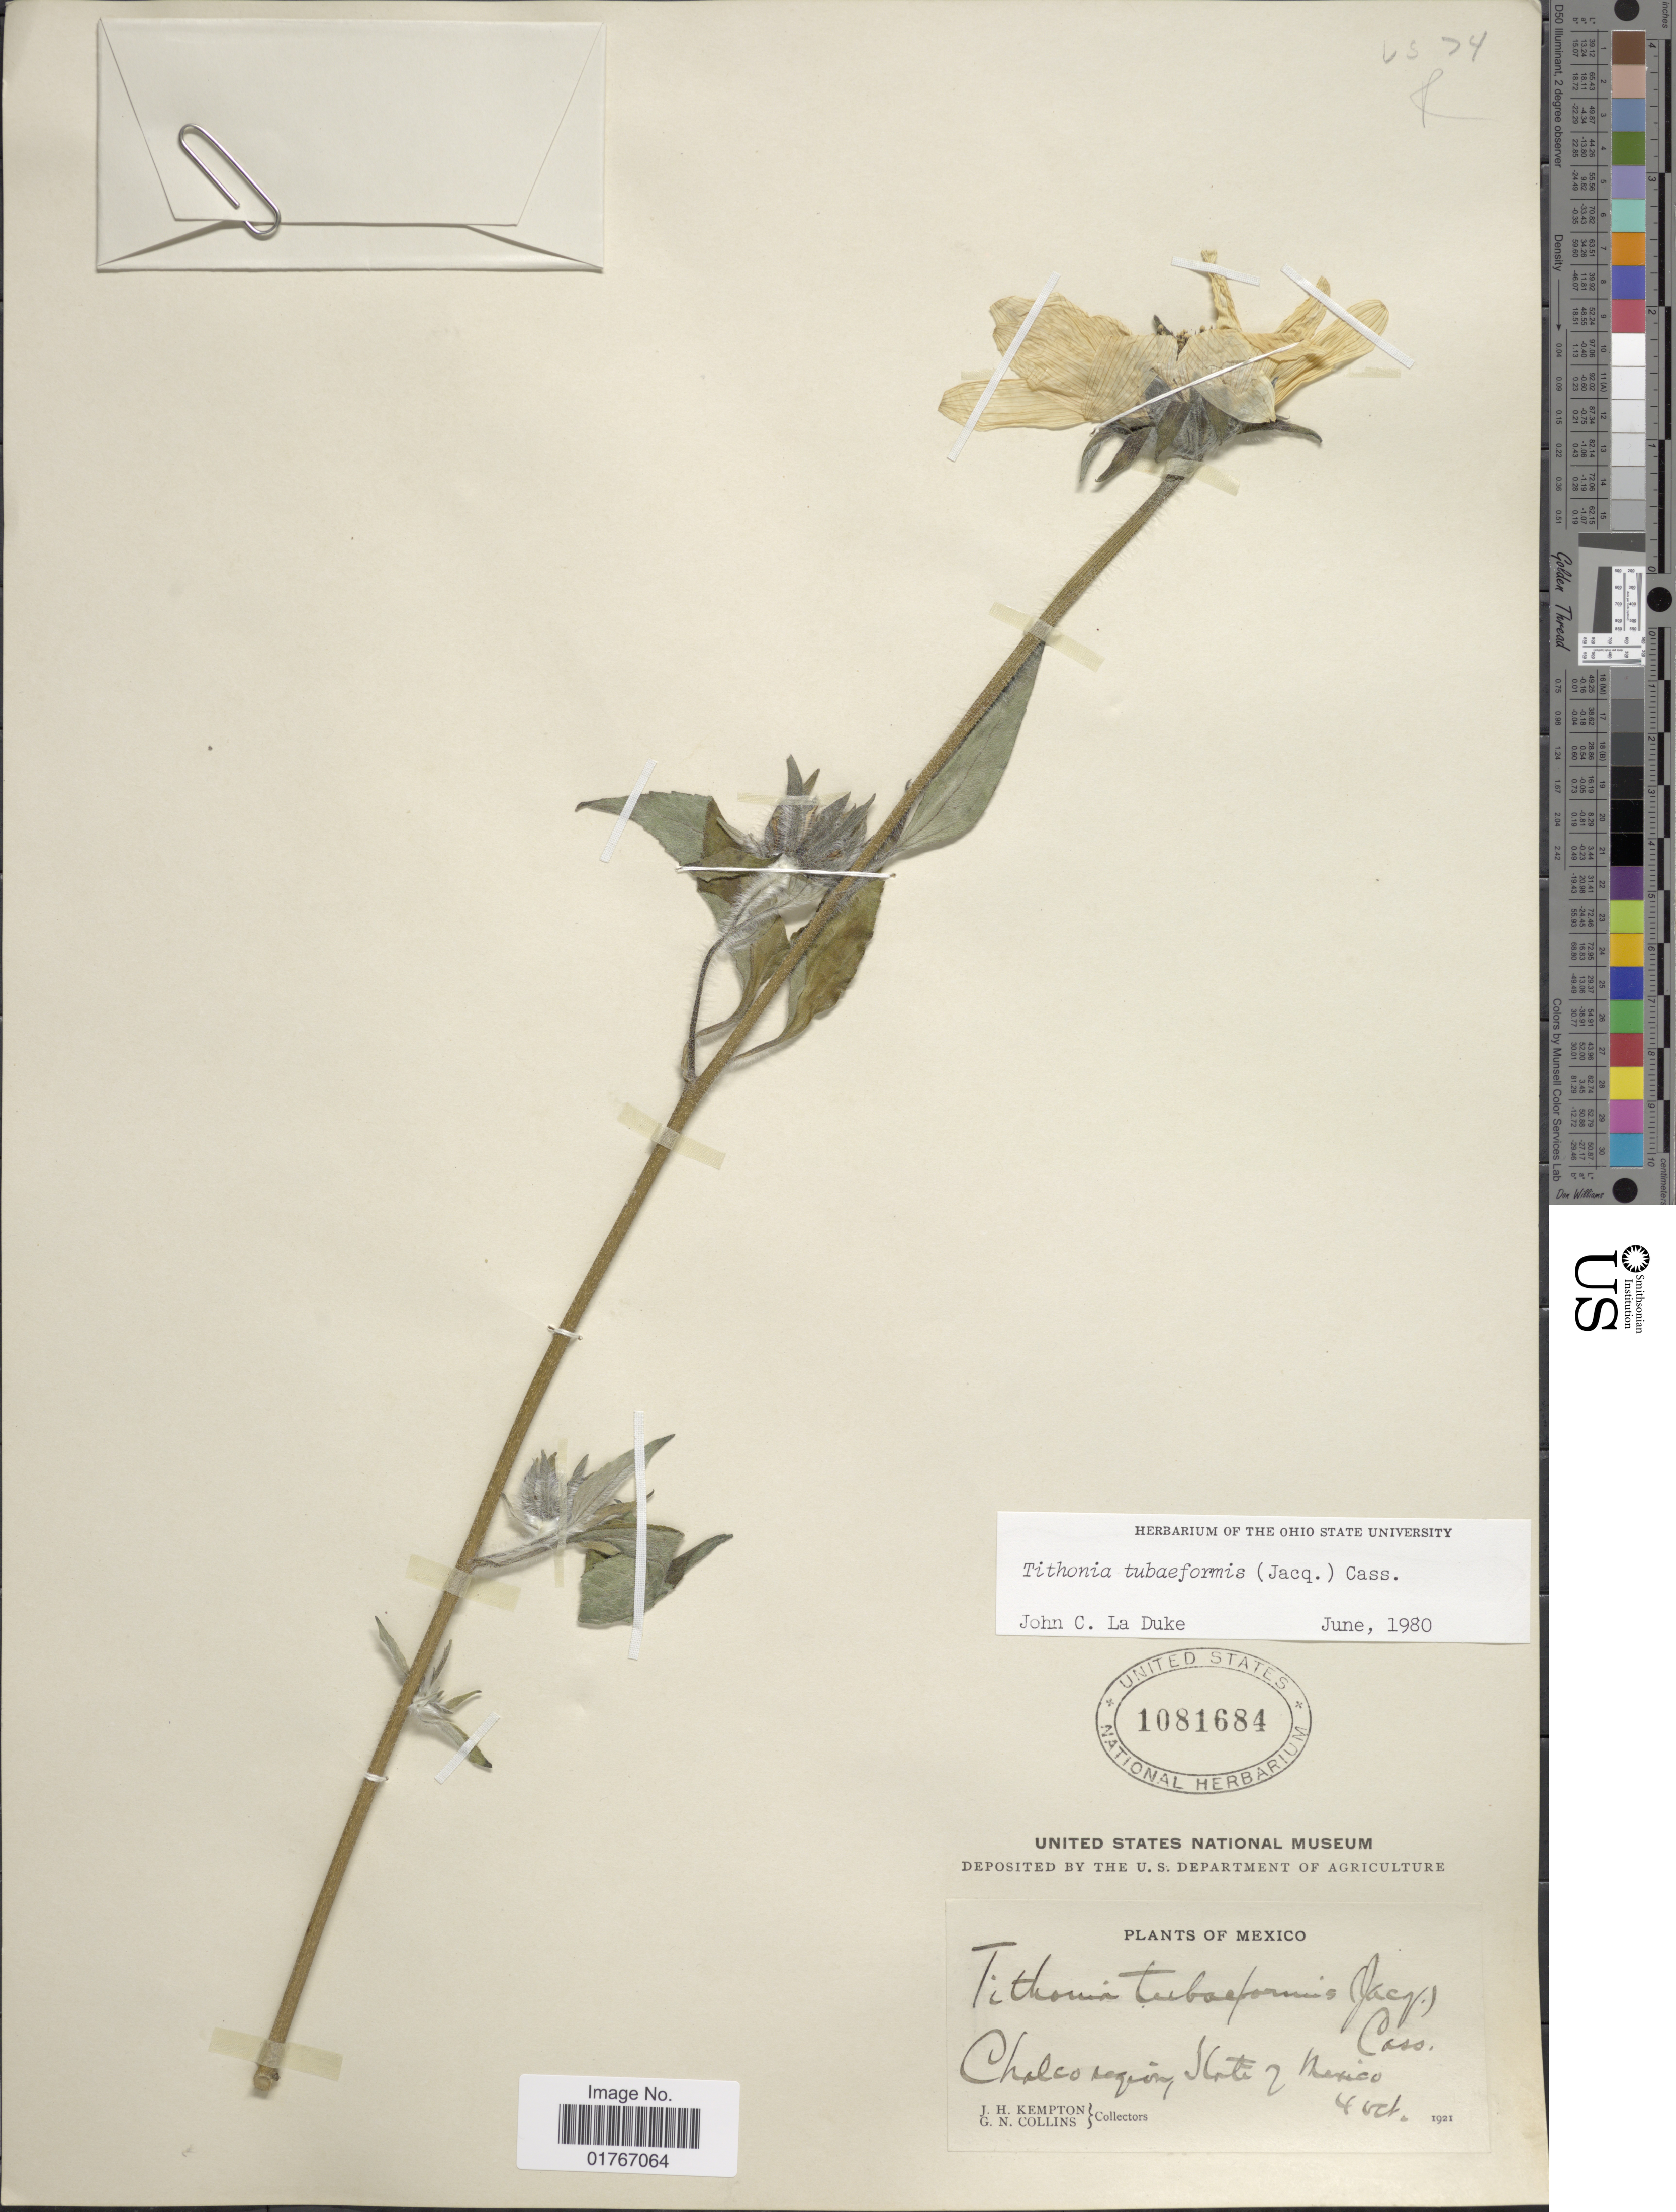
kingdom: Plantae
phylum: Tracheophyta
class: Magnoliopsida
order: Asterales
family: Asteraceae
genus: Tithonia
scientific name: Tithonia tubaeformis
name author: (Jacq.) Cass.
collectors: J. H. Kempton & G. Collins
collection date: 1921-10-04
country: Mexico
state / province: México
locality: Chalco region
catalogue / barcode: US 1081684